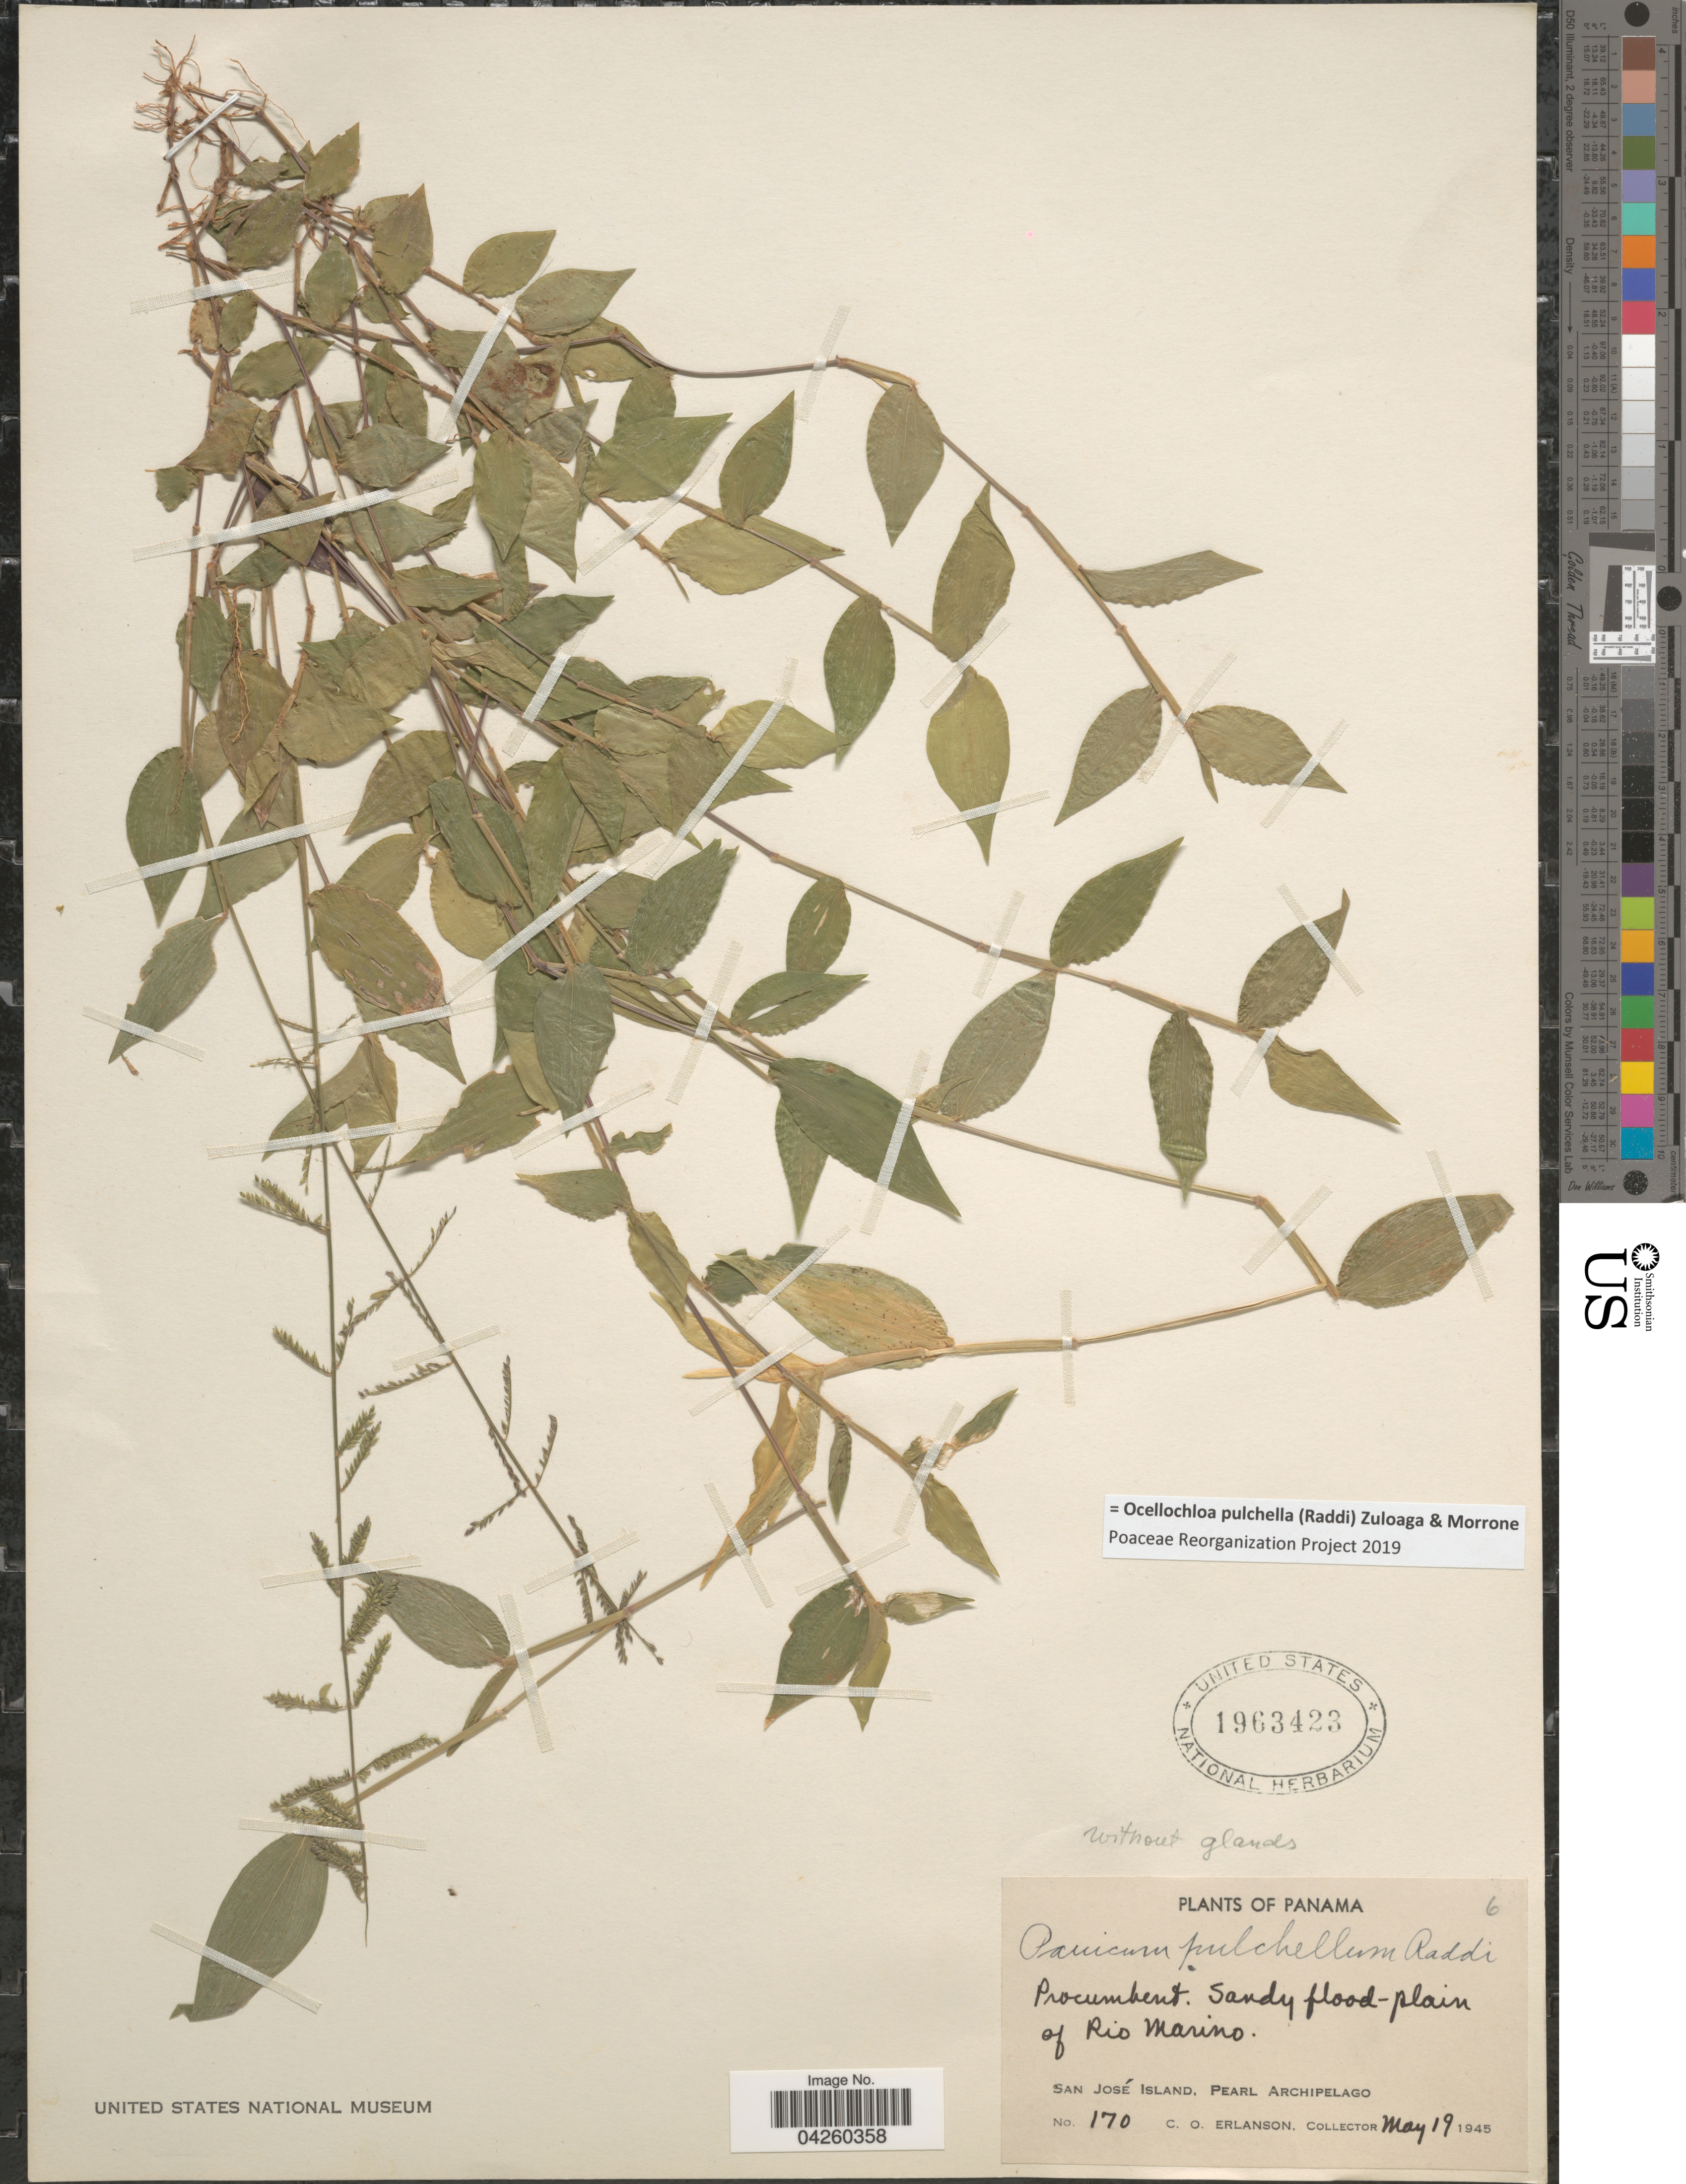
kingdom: Plantae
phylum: Tracheophyta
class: Liliopsida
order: Poales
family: Poaceae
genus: Ocellochloa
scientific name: Ocellochloa pulchella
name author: (Raddi) Zuloaga & Morrone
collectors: C. O. Erlanson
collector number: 170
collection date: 1945-05-19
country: Panama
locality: Procumbent. Sandy flood-plain of Rio Marino. San José Island, Pearl Archipelago.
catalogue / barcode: US 1963423